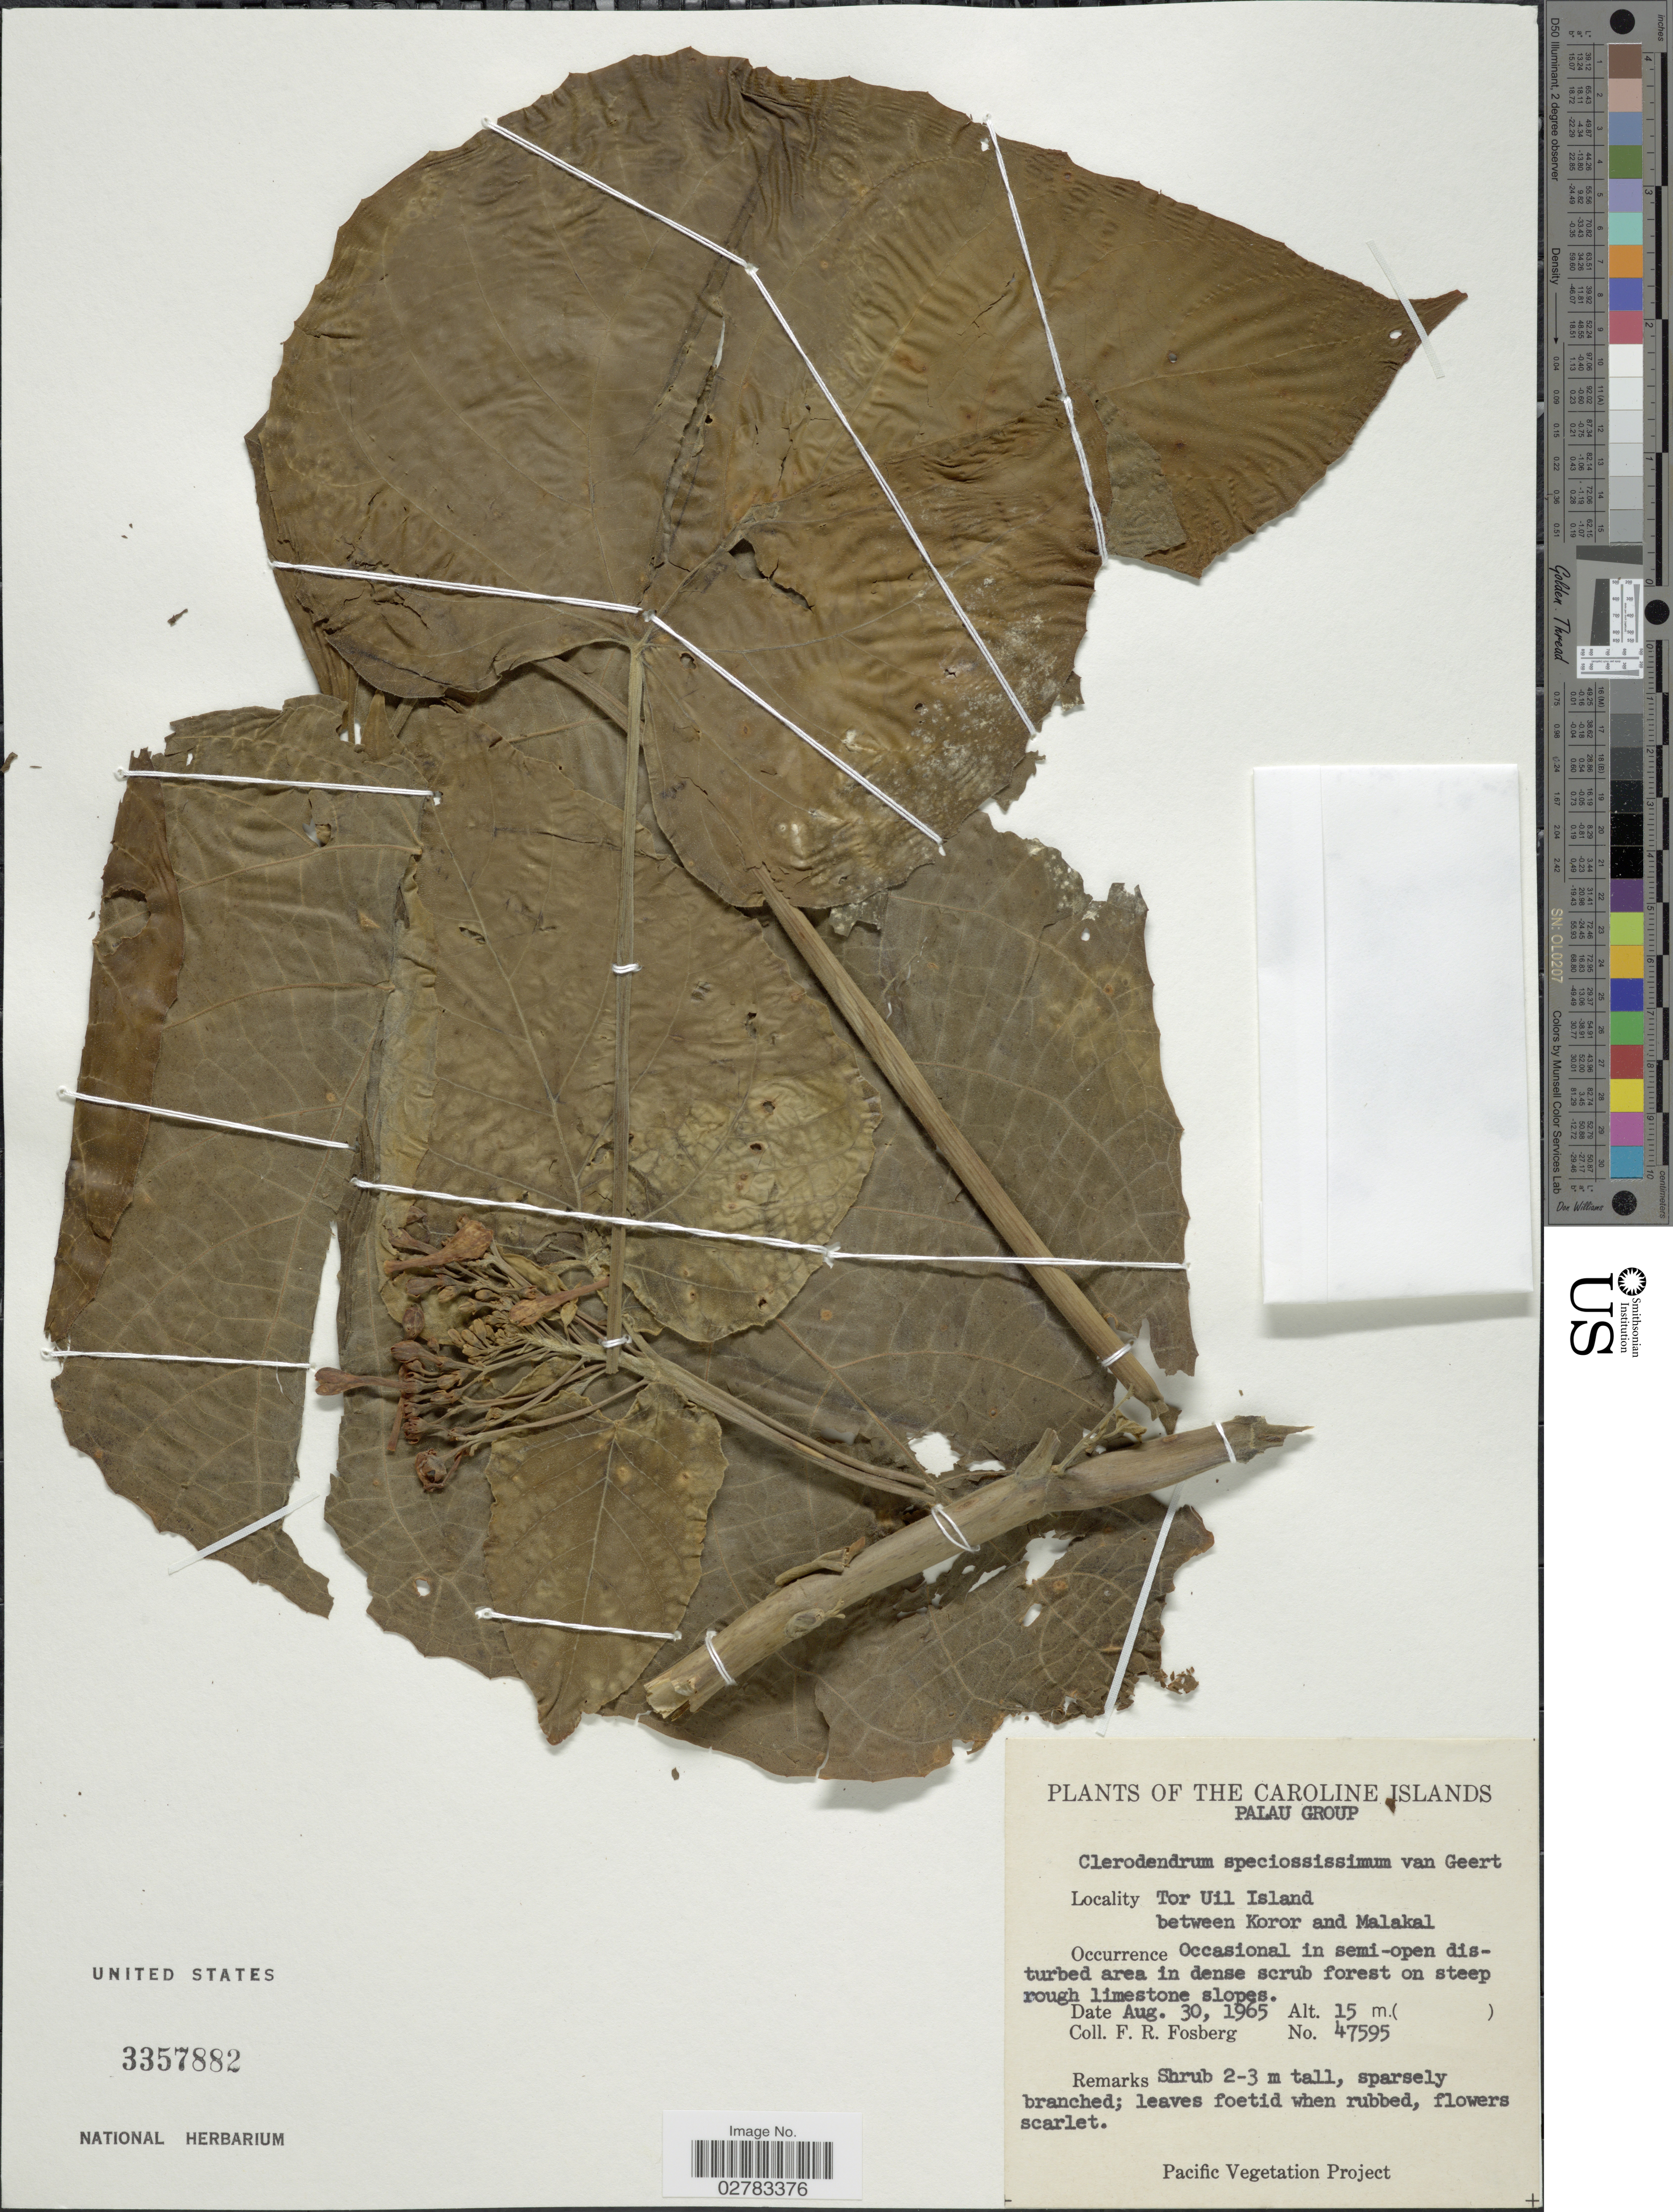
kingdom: Plantae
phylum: Tracheophyta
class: Magnoliopsida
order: Lamiales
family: Lamiaceae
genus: Clerodendrum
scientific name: Clerodendrum speciosissimum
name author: Drapiez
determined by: Wagner, W. L., (BOT), Smithsonian Institution - National Museum of Natural History (UNITED STATES)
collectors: F. R. Fosberg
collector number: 47595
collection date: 1965-08-30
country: Palau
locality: The Caroline Islands, Palau Group, Tor Uil Island between Koror and Malakal.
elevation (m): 15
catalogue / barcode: US 3357882